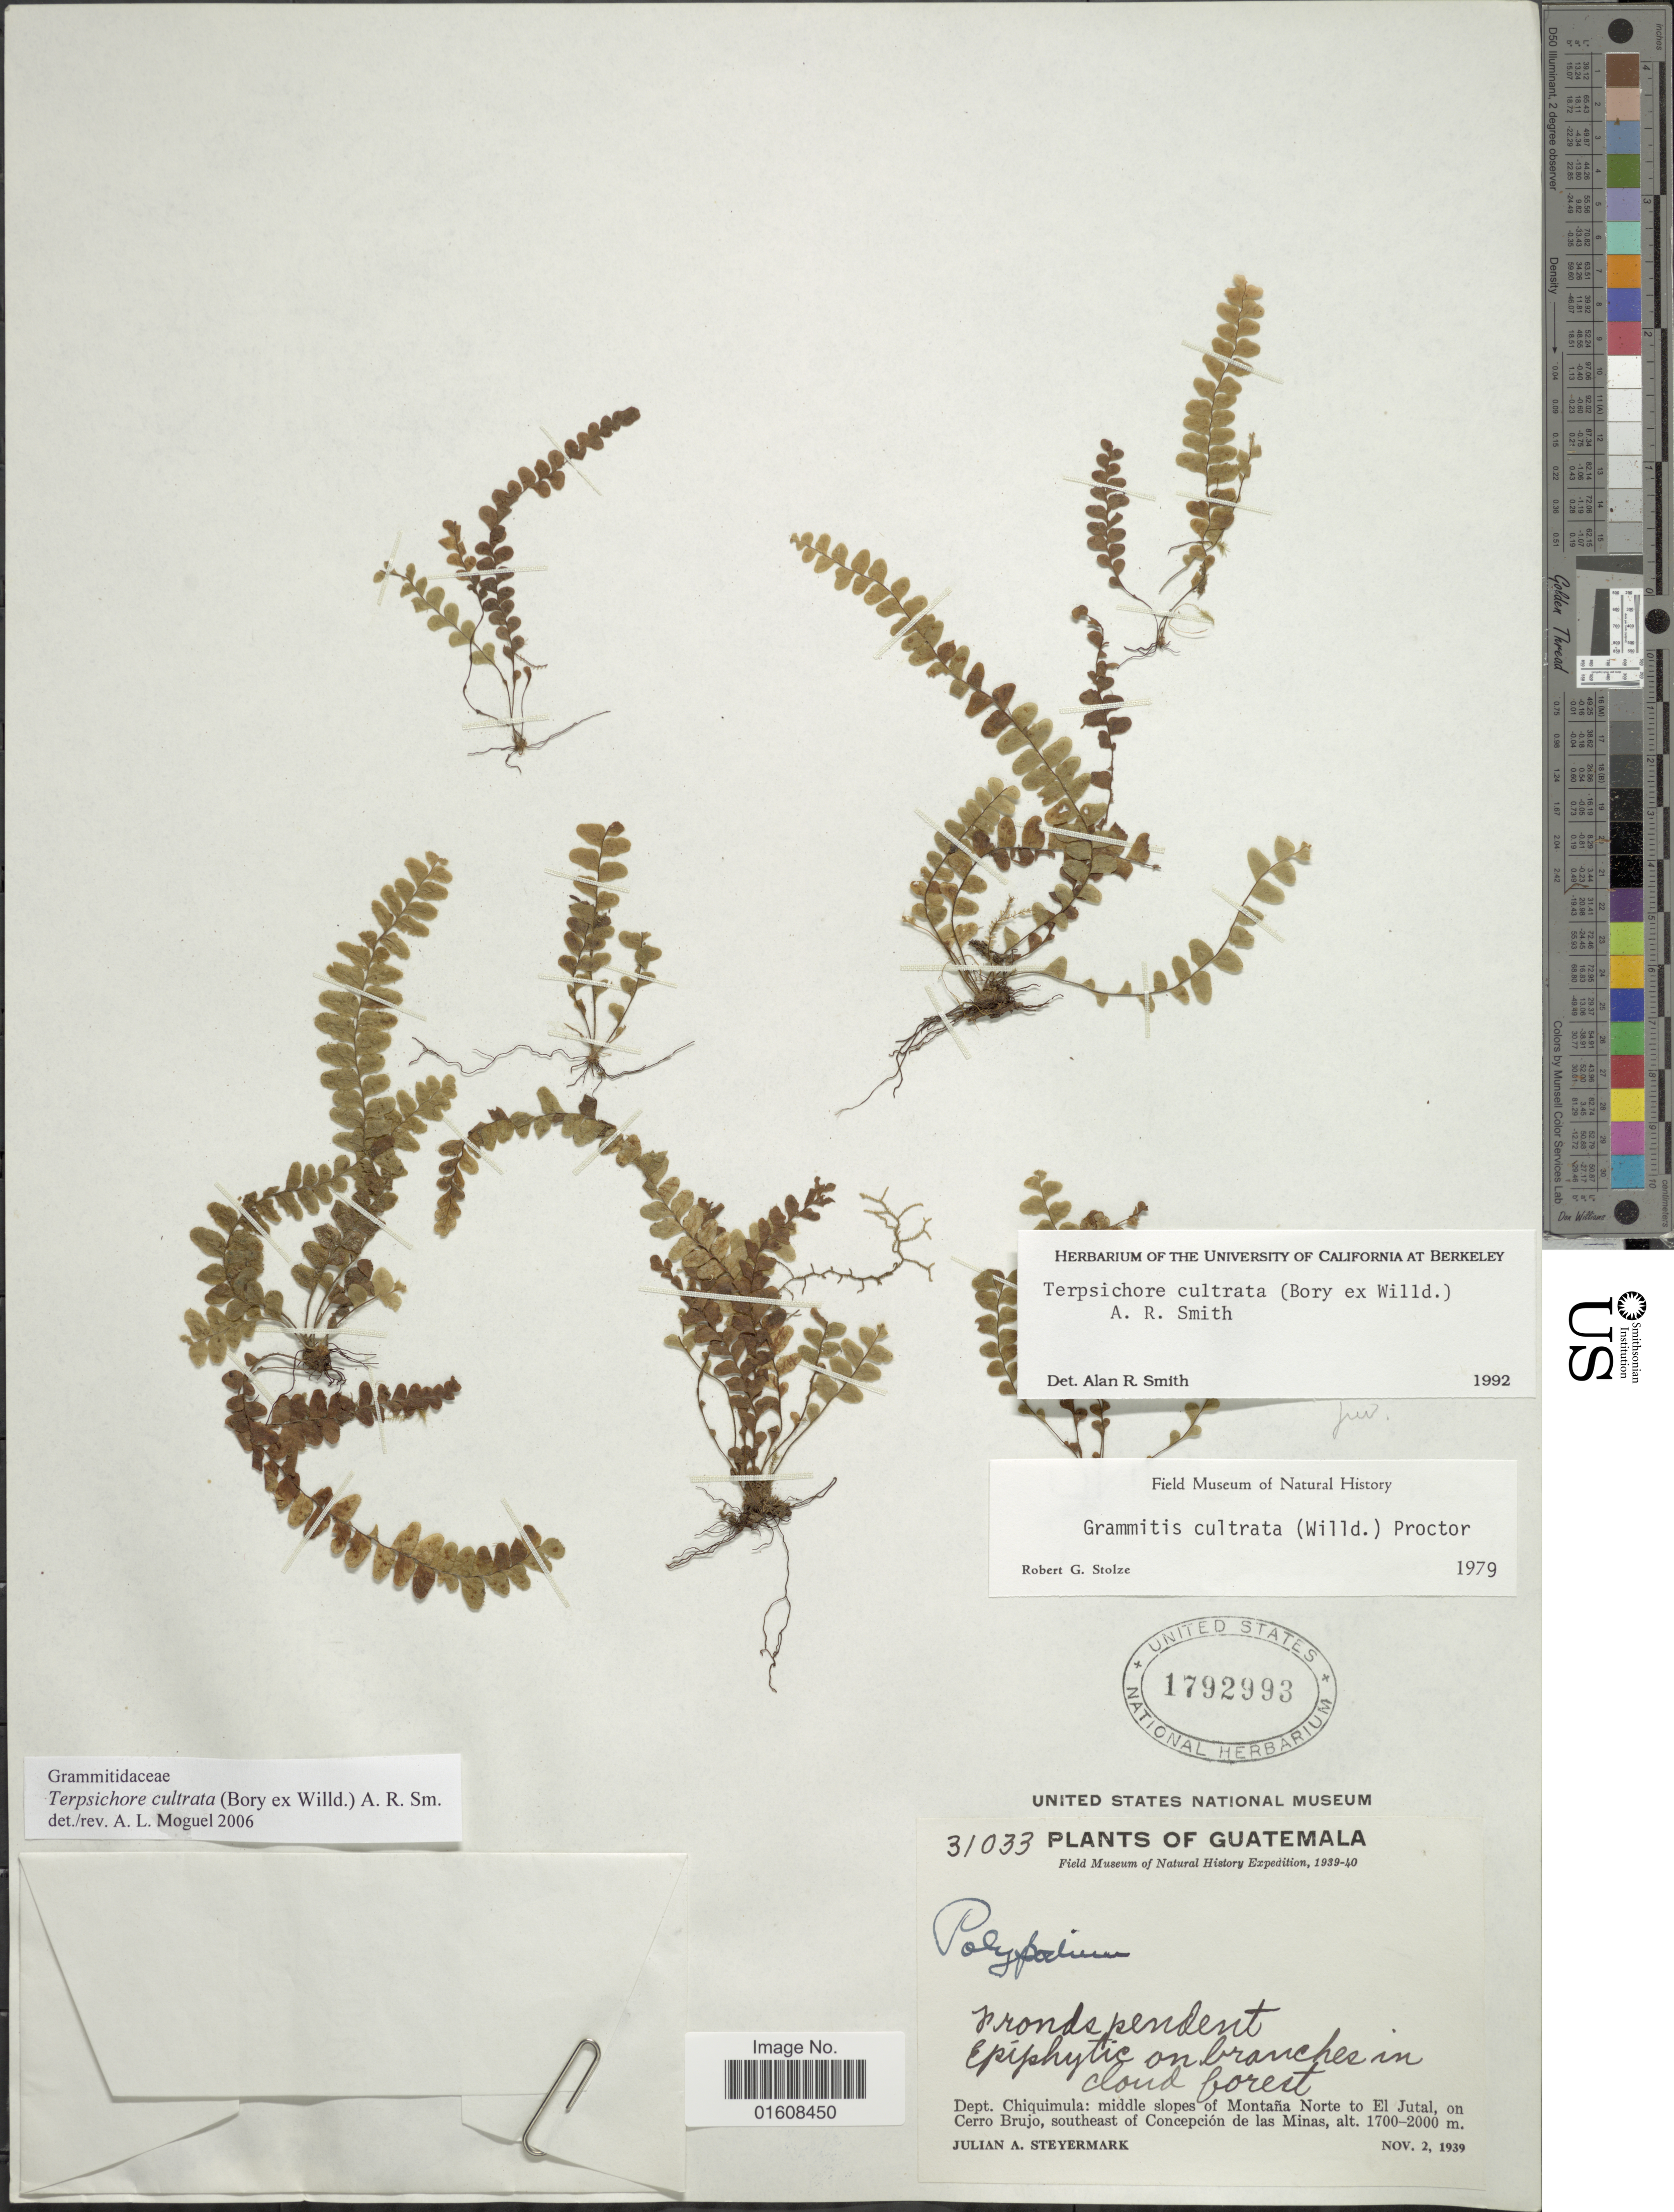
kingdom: Plantae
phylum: Tracheophyta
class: Polypodiopsida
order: Polypodiales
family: Polypodiaceae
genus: Alansmia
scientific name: Alansmia cultrata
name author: (Bory ex Willd.) Moguel & M. Kessler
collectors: J. Steyermark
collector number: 31033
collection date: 1939-11-02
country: Guatemala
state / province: Chiquimula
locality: Middle slopes of Montaña Norte to El Jutal, on Cerro Brujo, southeast of Concepción de las Minas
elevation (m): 1700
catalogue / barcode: US 1792993